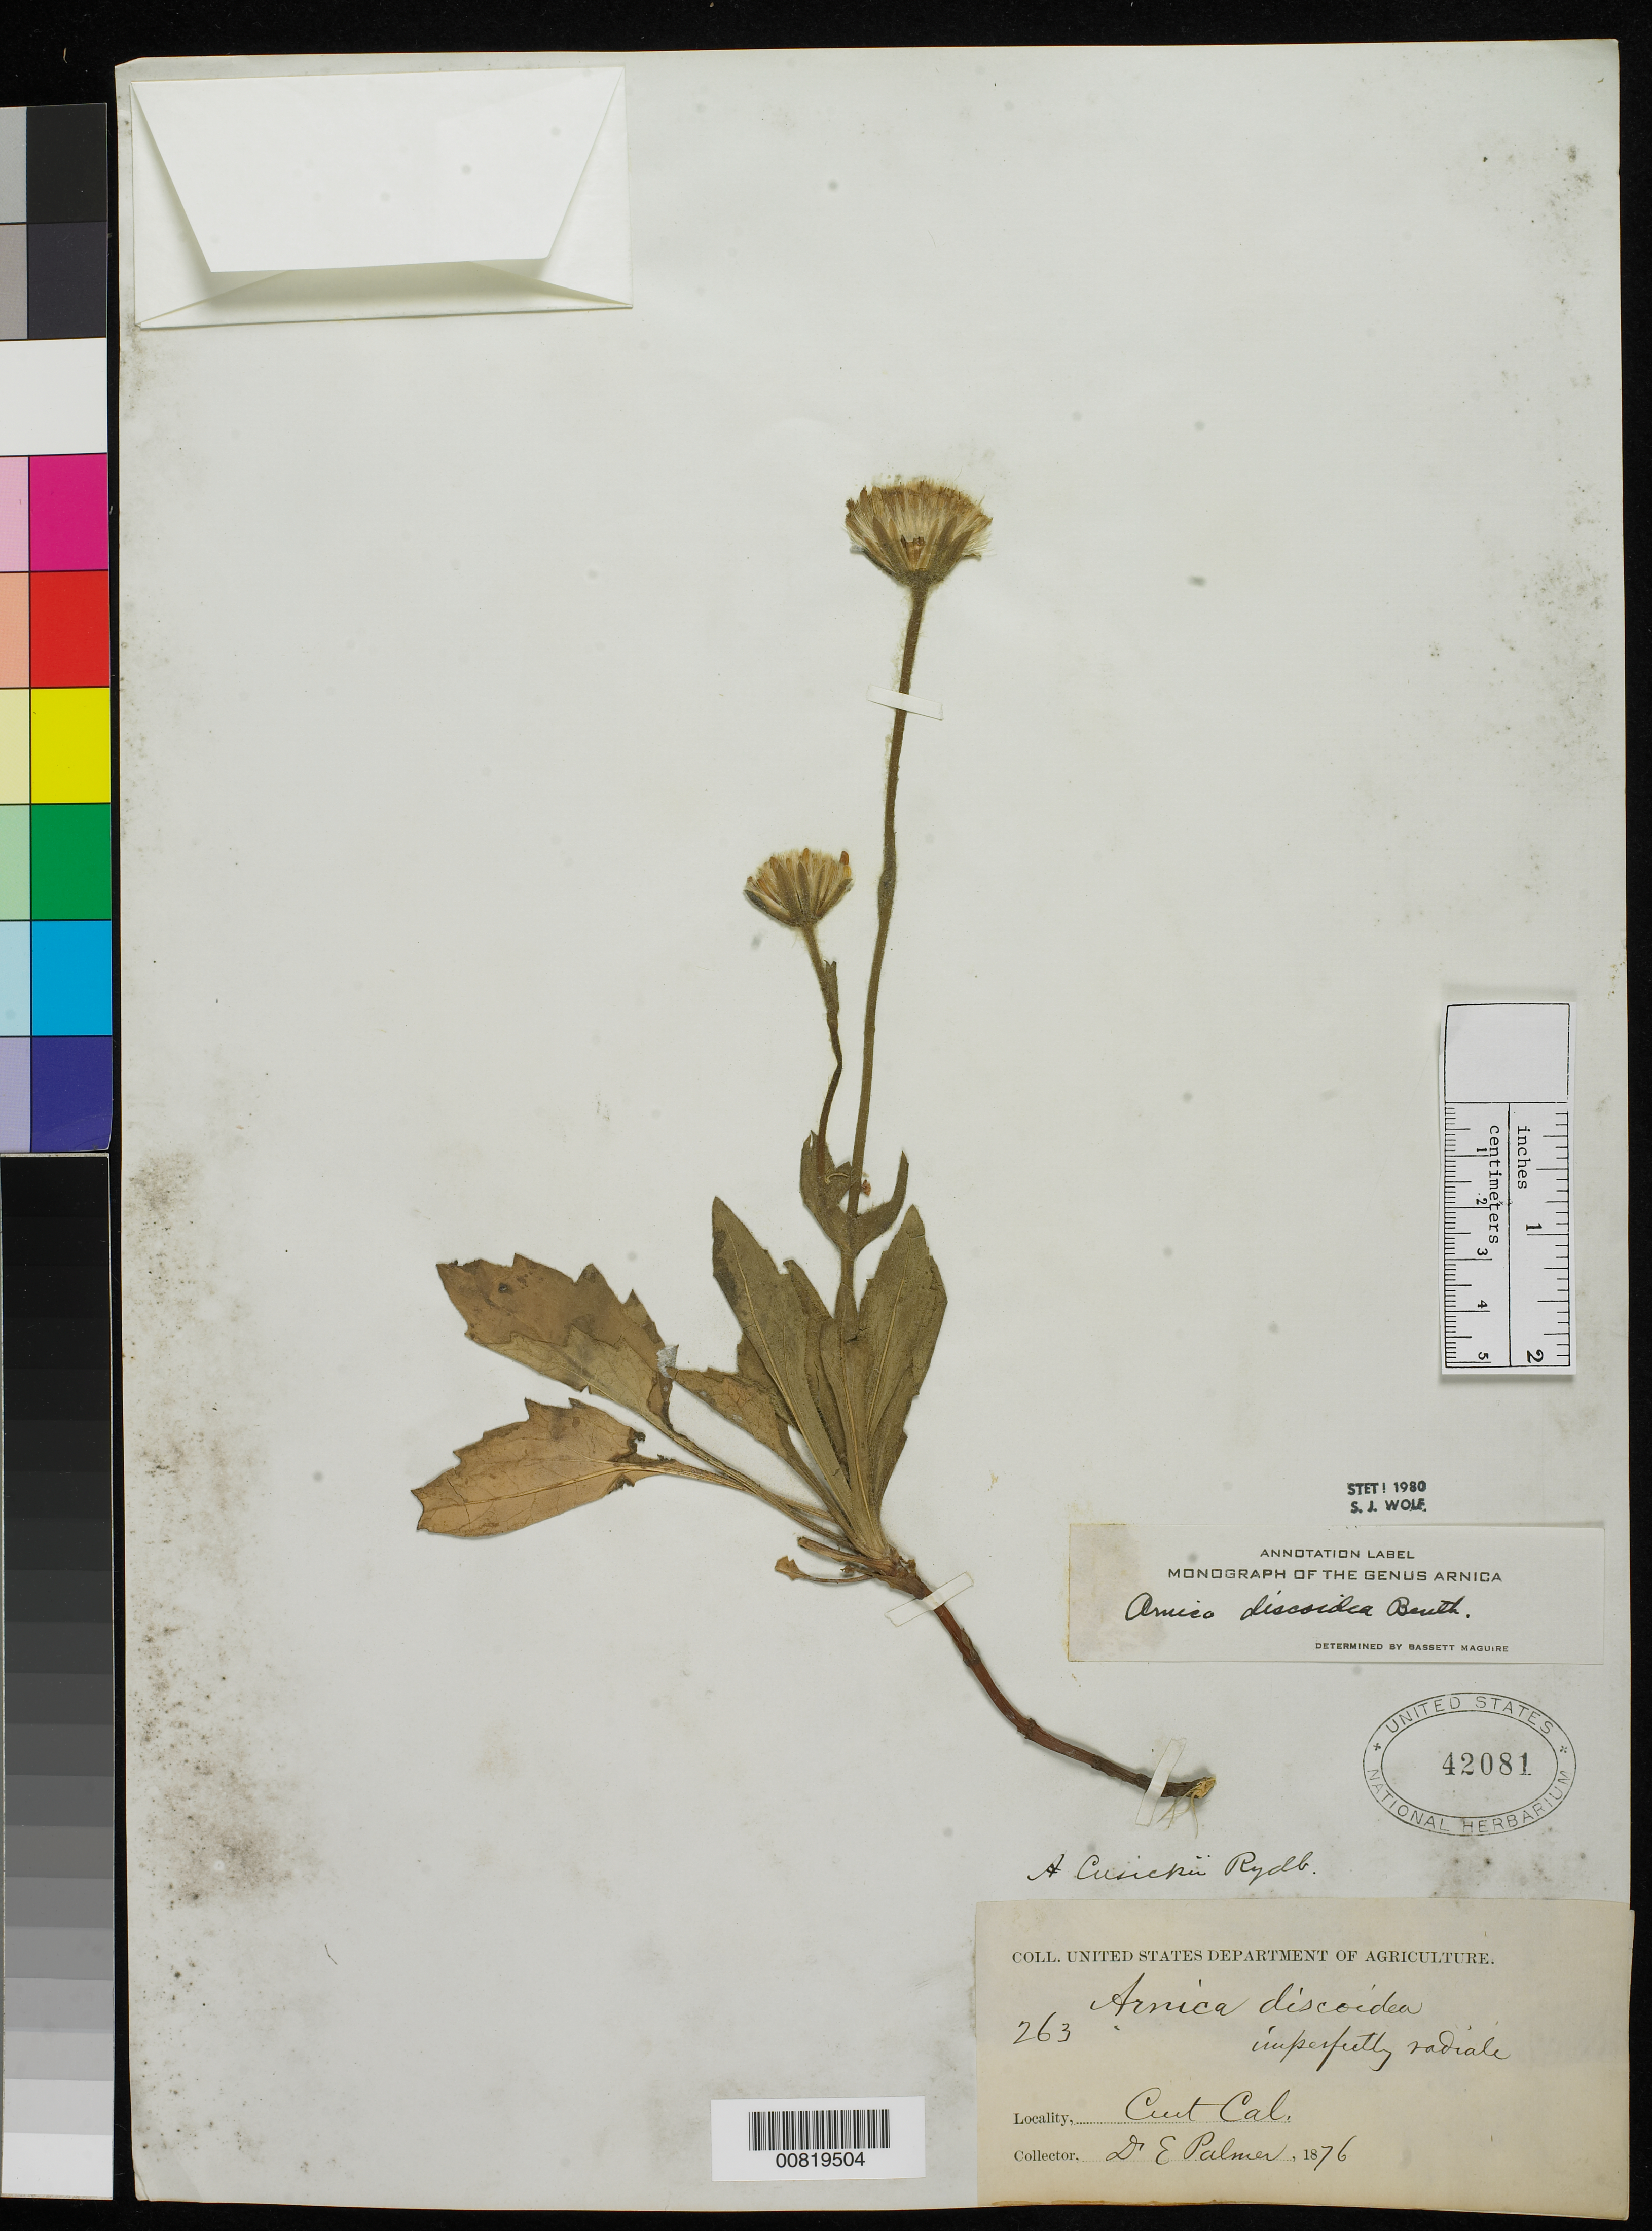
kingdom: Plantae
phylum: Tracheophyta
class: Magnoliopsida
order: Asterales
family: Asteraceae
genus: Arnica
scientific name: Arnica discoidea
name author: Benth.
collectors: E. Palmer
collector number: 263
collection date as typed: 1876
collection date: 1876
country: United States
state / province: California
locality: Central California.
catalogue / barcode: US 42081